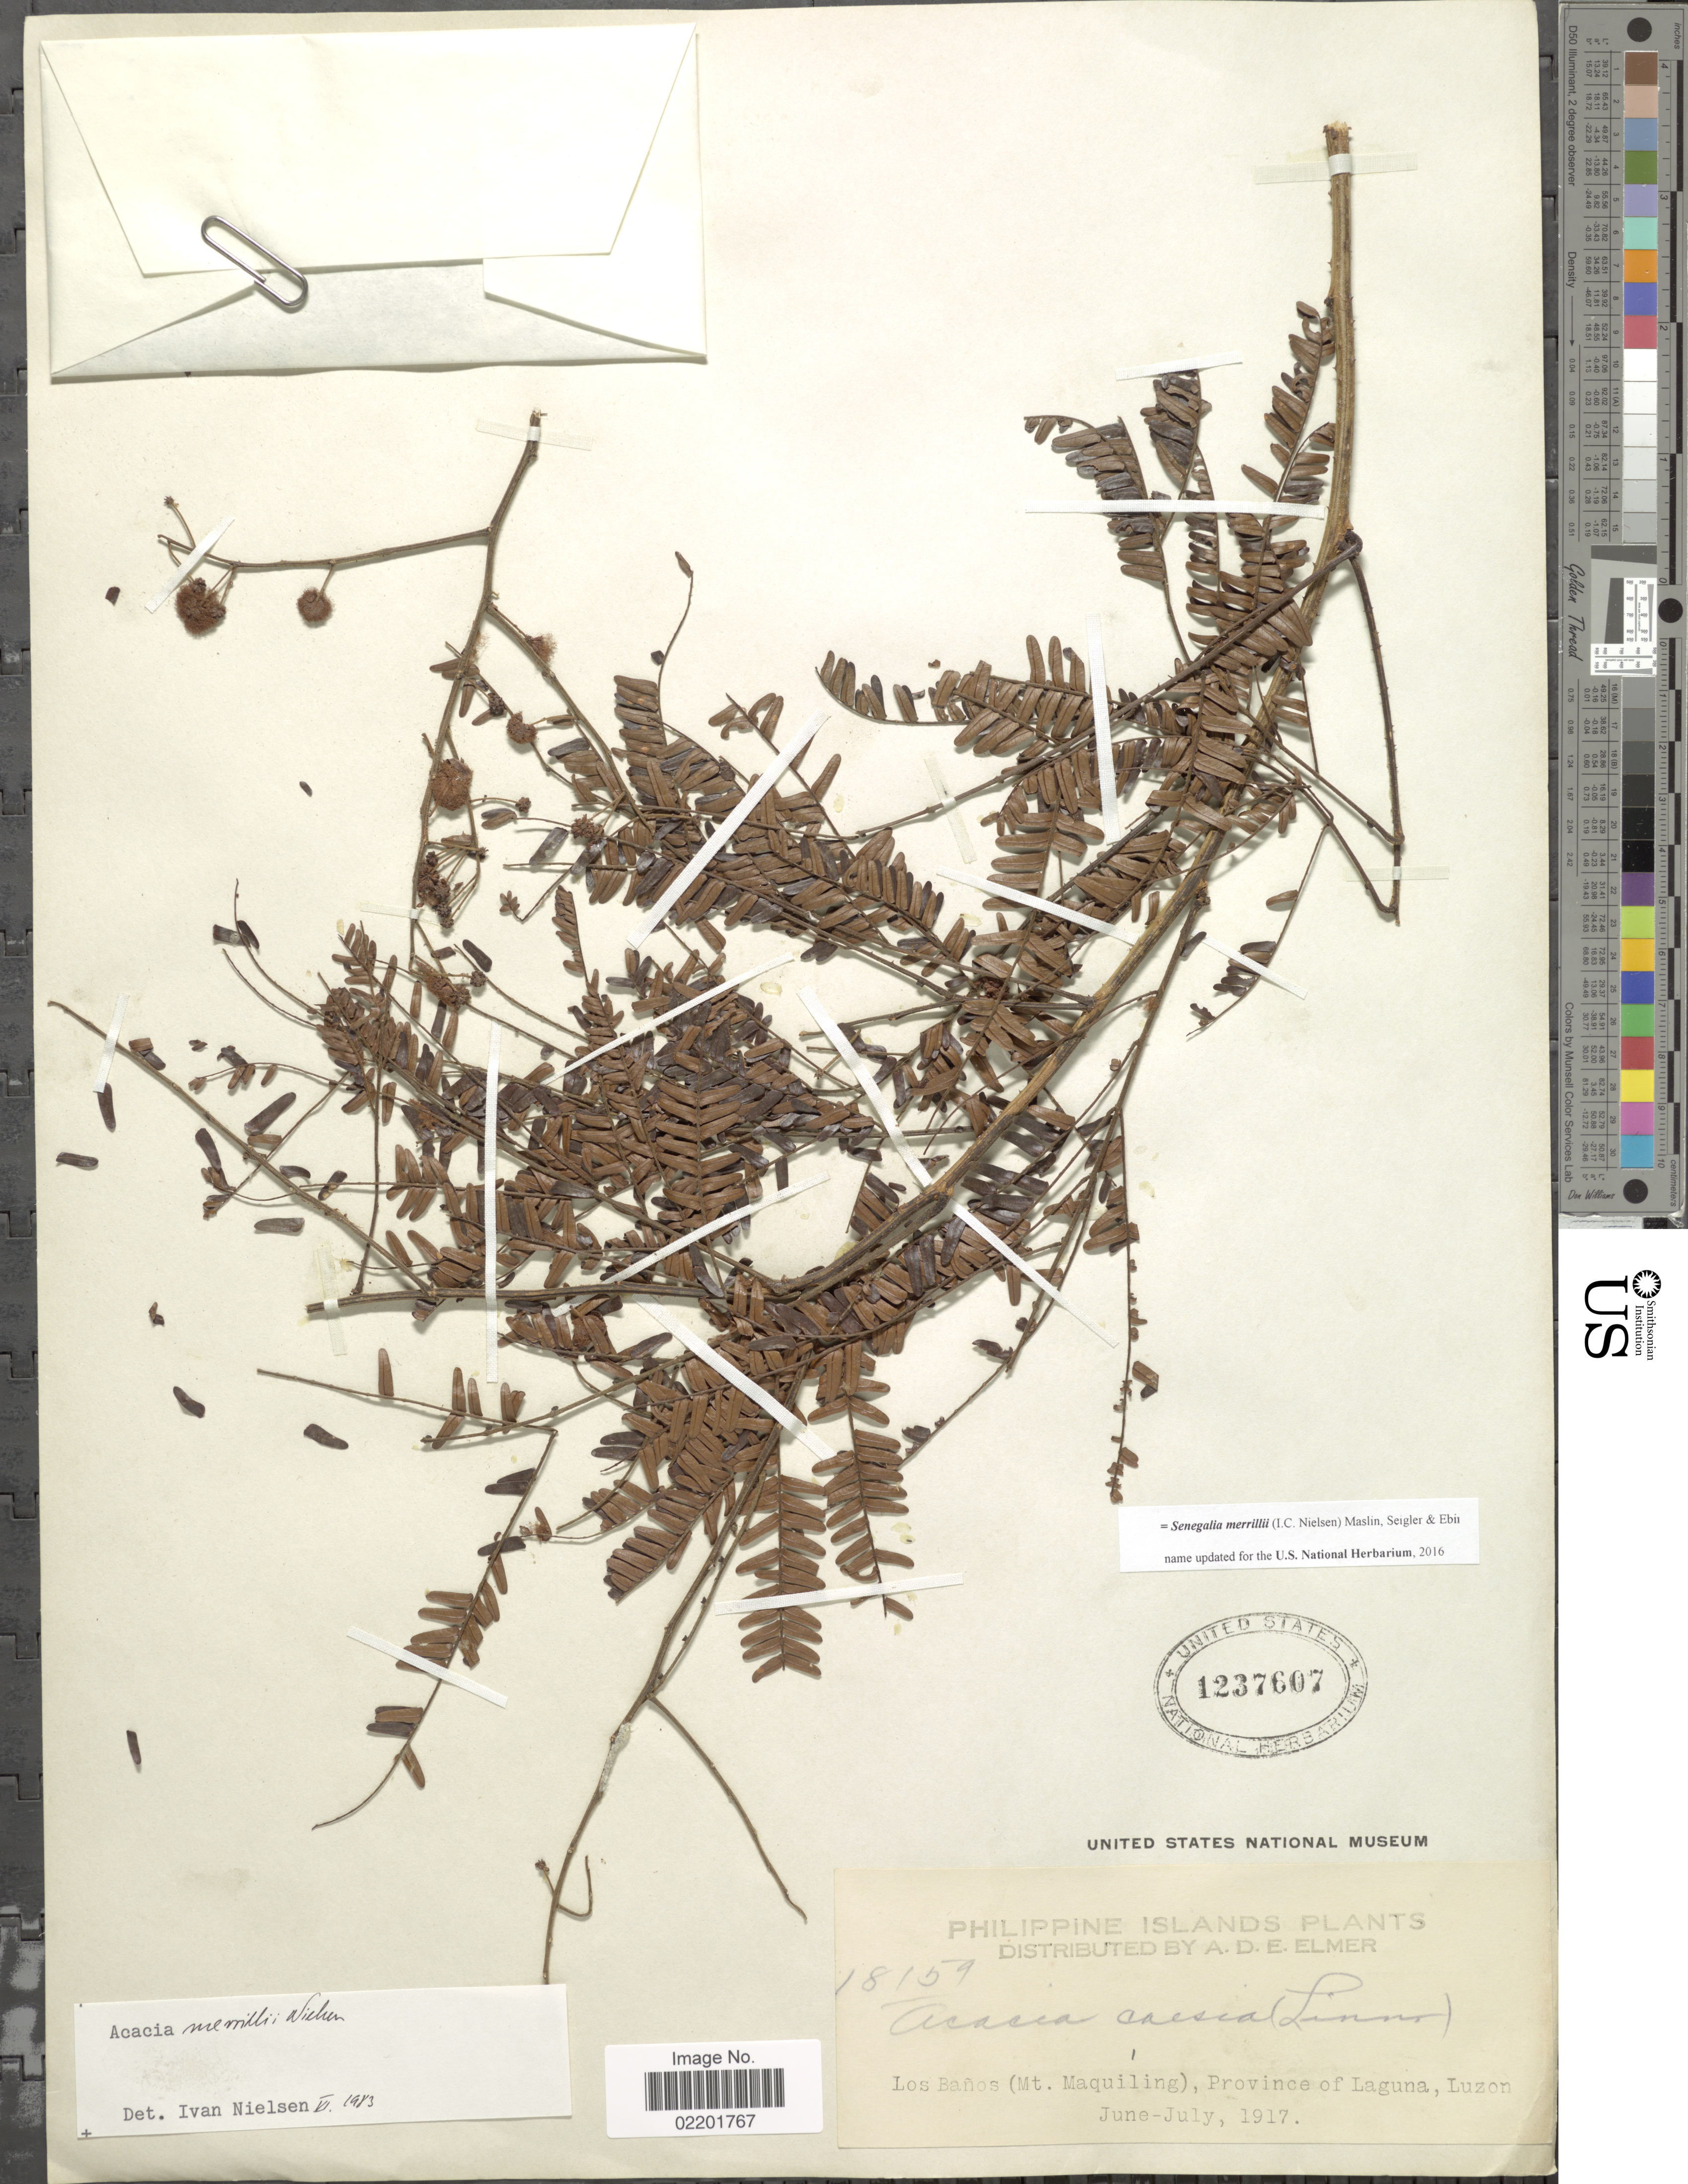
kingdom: Plantae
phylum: Tracheophyta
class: Magnoliopsida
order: Fabales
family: Fabaceae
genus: Senegalia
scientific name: Senegalia merrillii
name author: (I.C. Nielsen) Maslin et al.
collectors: A. D. E. Elmer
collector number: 18159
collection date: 1917-06/1917-07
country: Philippines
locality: Philippine Islands, Los Banos (Mt. Maquiling), Province of Laguna, Luzon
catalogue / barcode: US 1237607